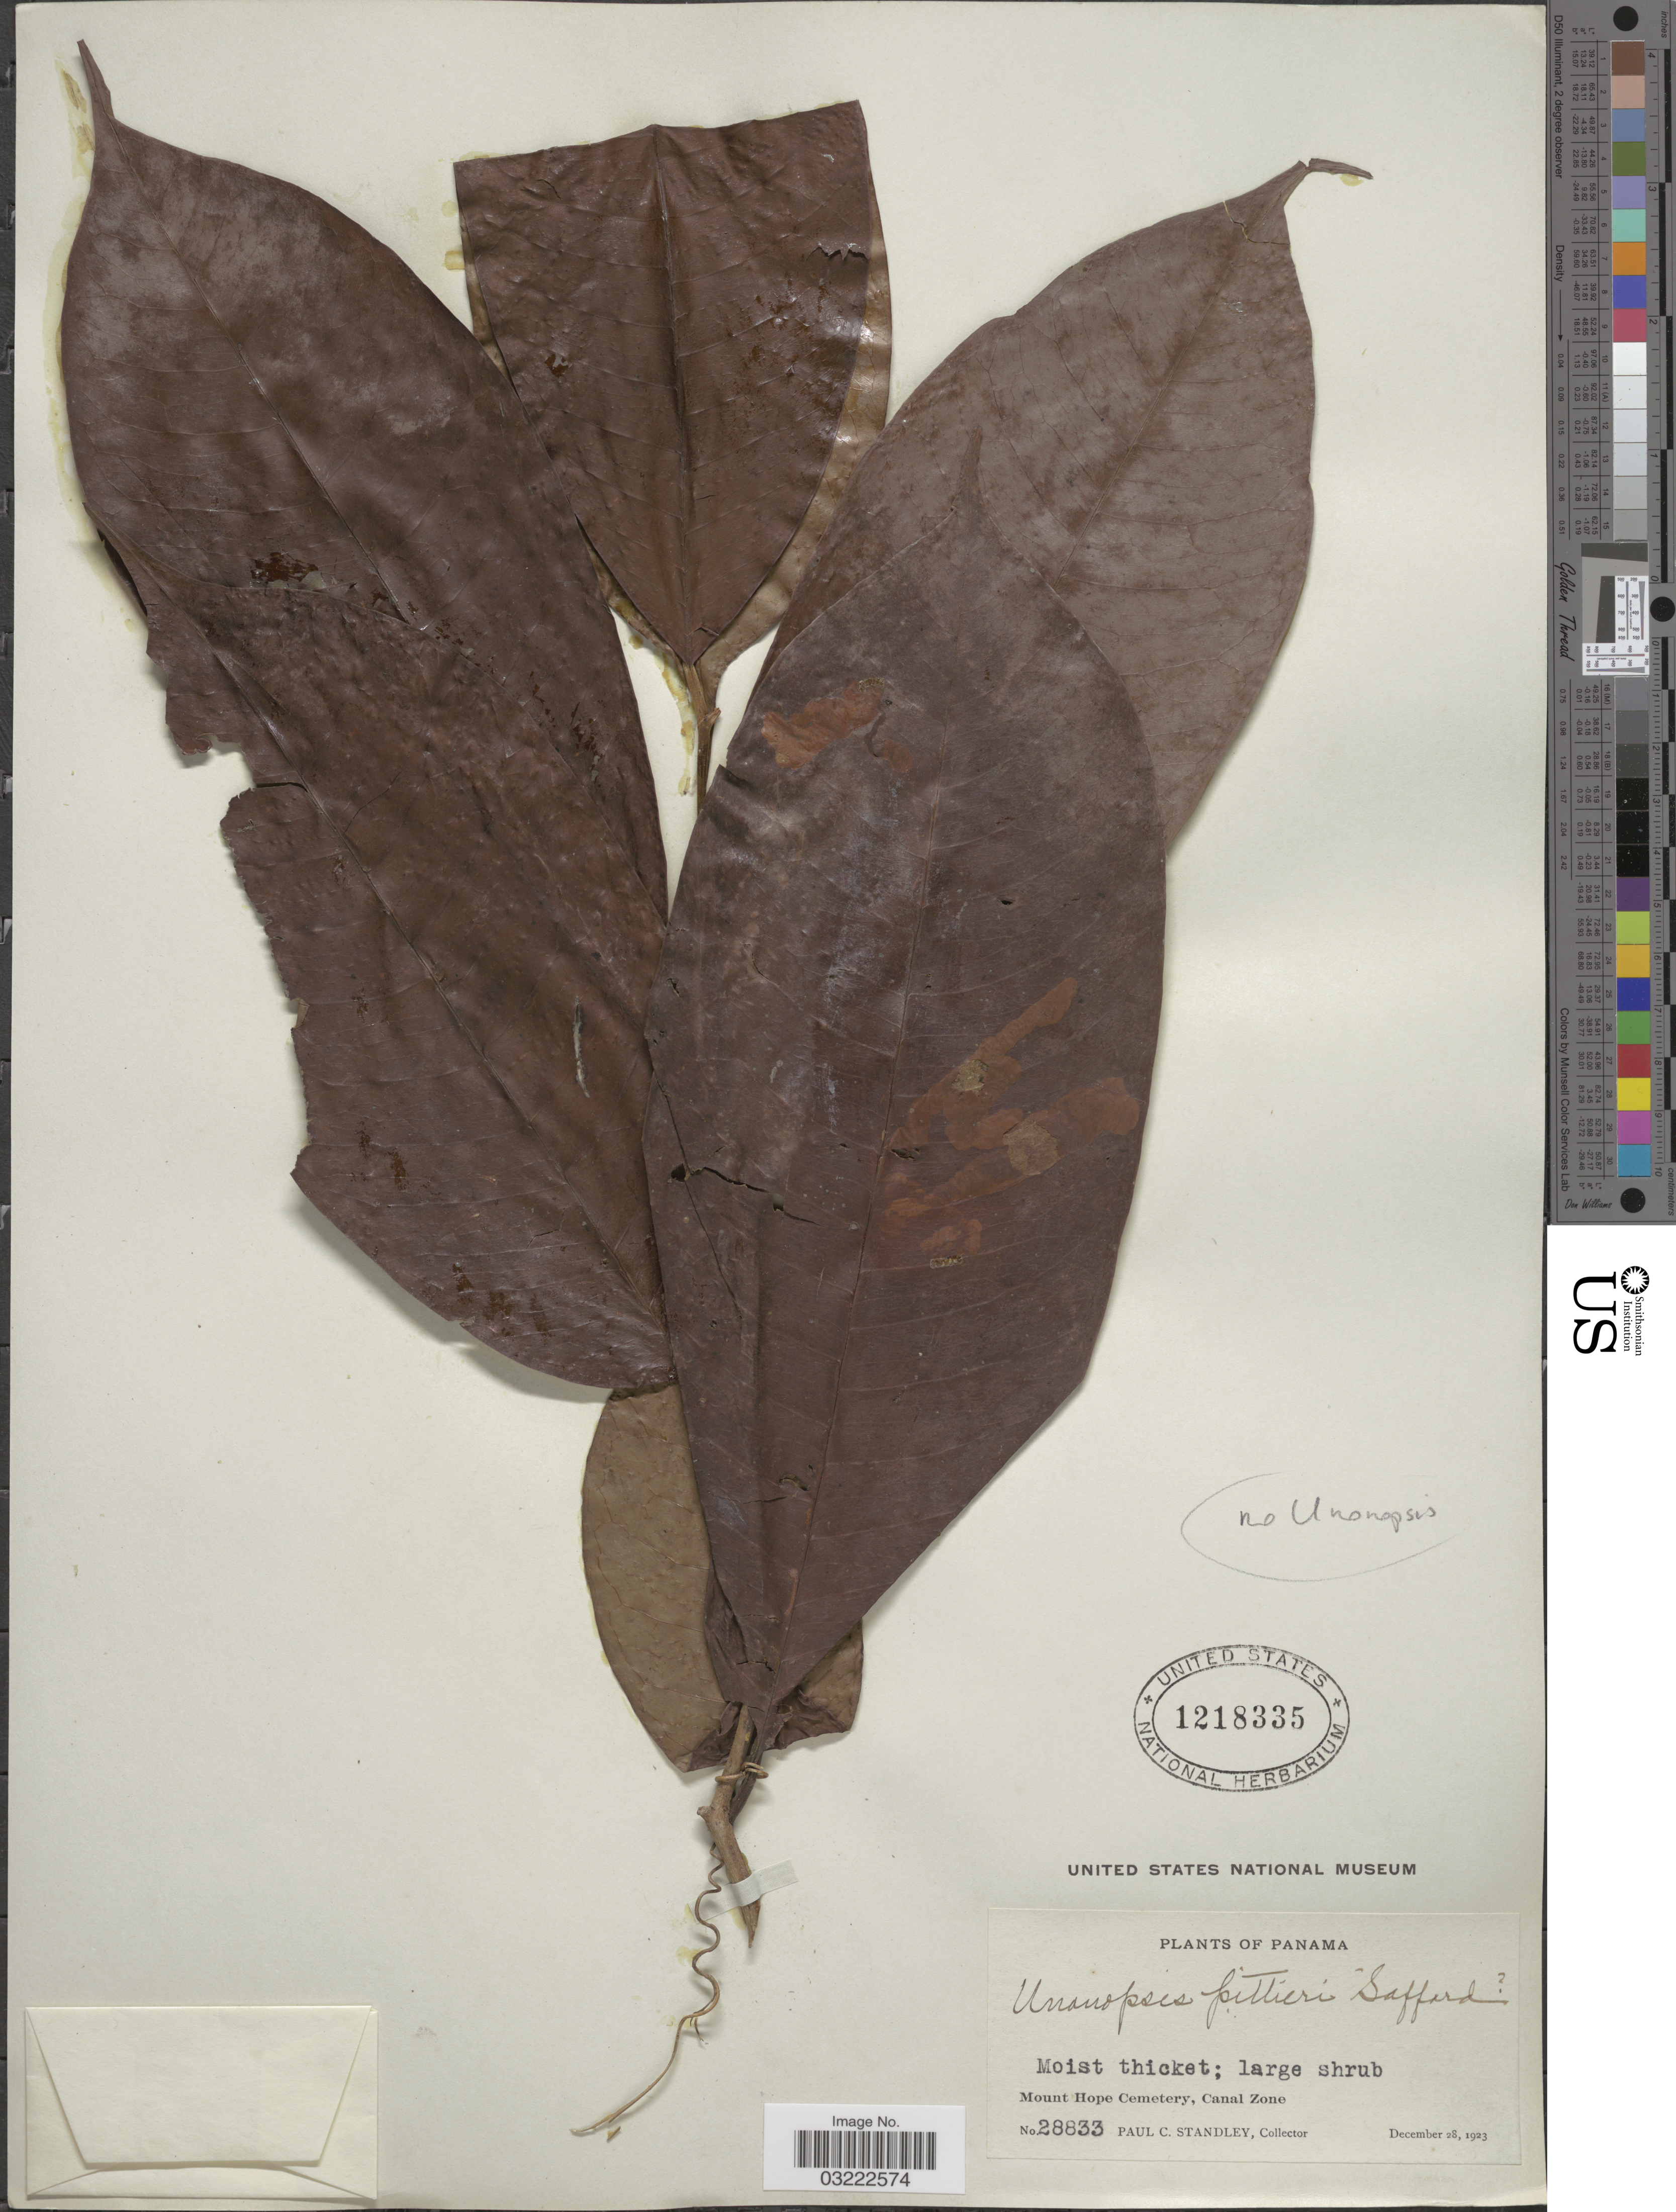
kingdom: Plantae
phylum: Tracheophyta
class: Magnoliopsida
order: Ericales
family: Sapotaceae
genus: Chrysophyllum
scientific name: Chrysophyllum sp.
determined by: Londoño-Echeverri, Y.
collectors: P. C. Standley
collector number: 28833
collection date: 1923-12-28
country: Panama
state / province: Colón / Panamá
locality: Mount Hope Cemetery, Canal Zone.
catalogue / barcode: US 1218335